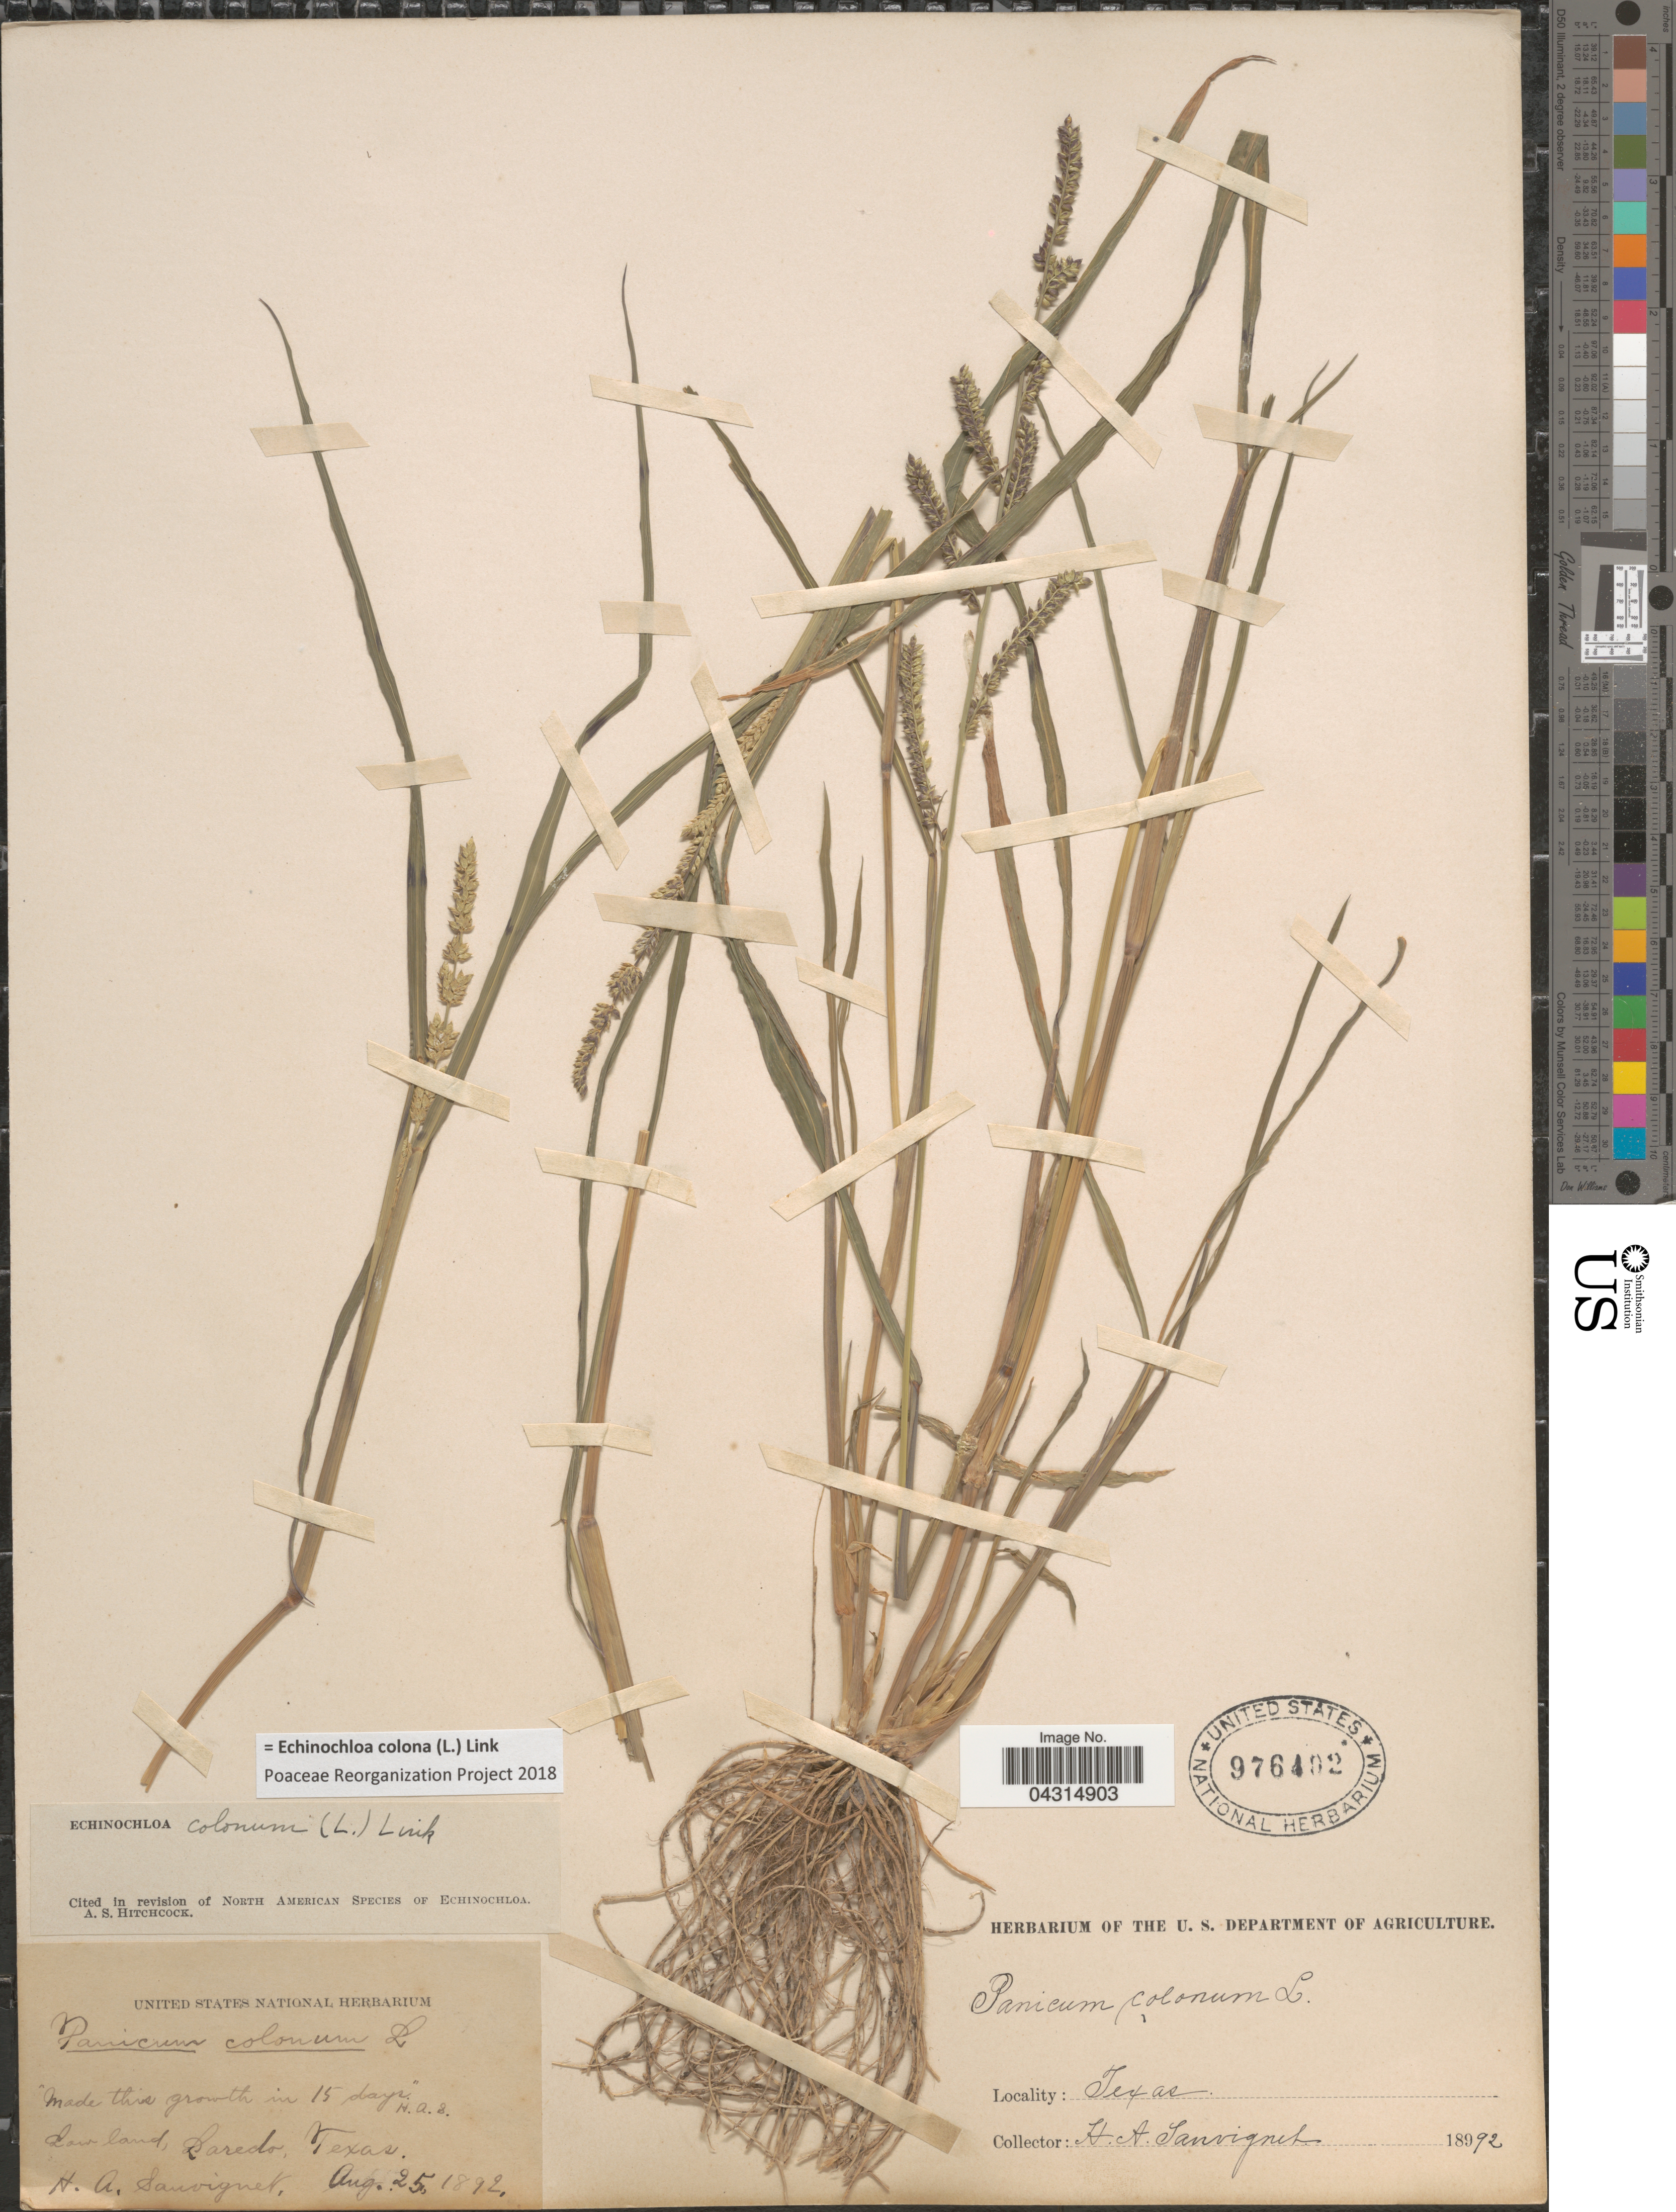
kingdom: Plantae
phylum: Tracheophyta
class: Liliopsida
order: Poales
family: Poaceae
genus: Echinochloa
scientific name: Echinochloa colona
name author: (L.) Link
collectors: H. Sauvignet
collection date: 1892-08-25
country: United States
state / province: Texas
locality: Lowland, Laredo.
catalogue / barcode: US 976402